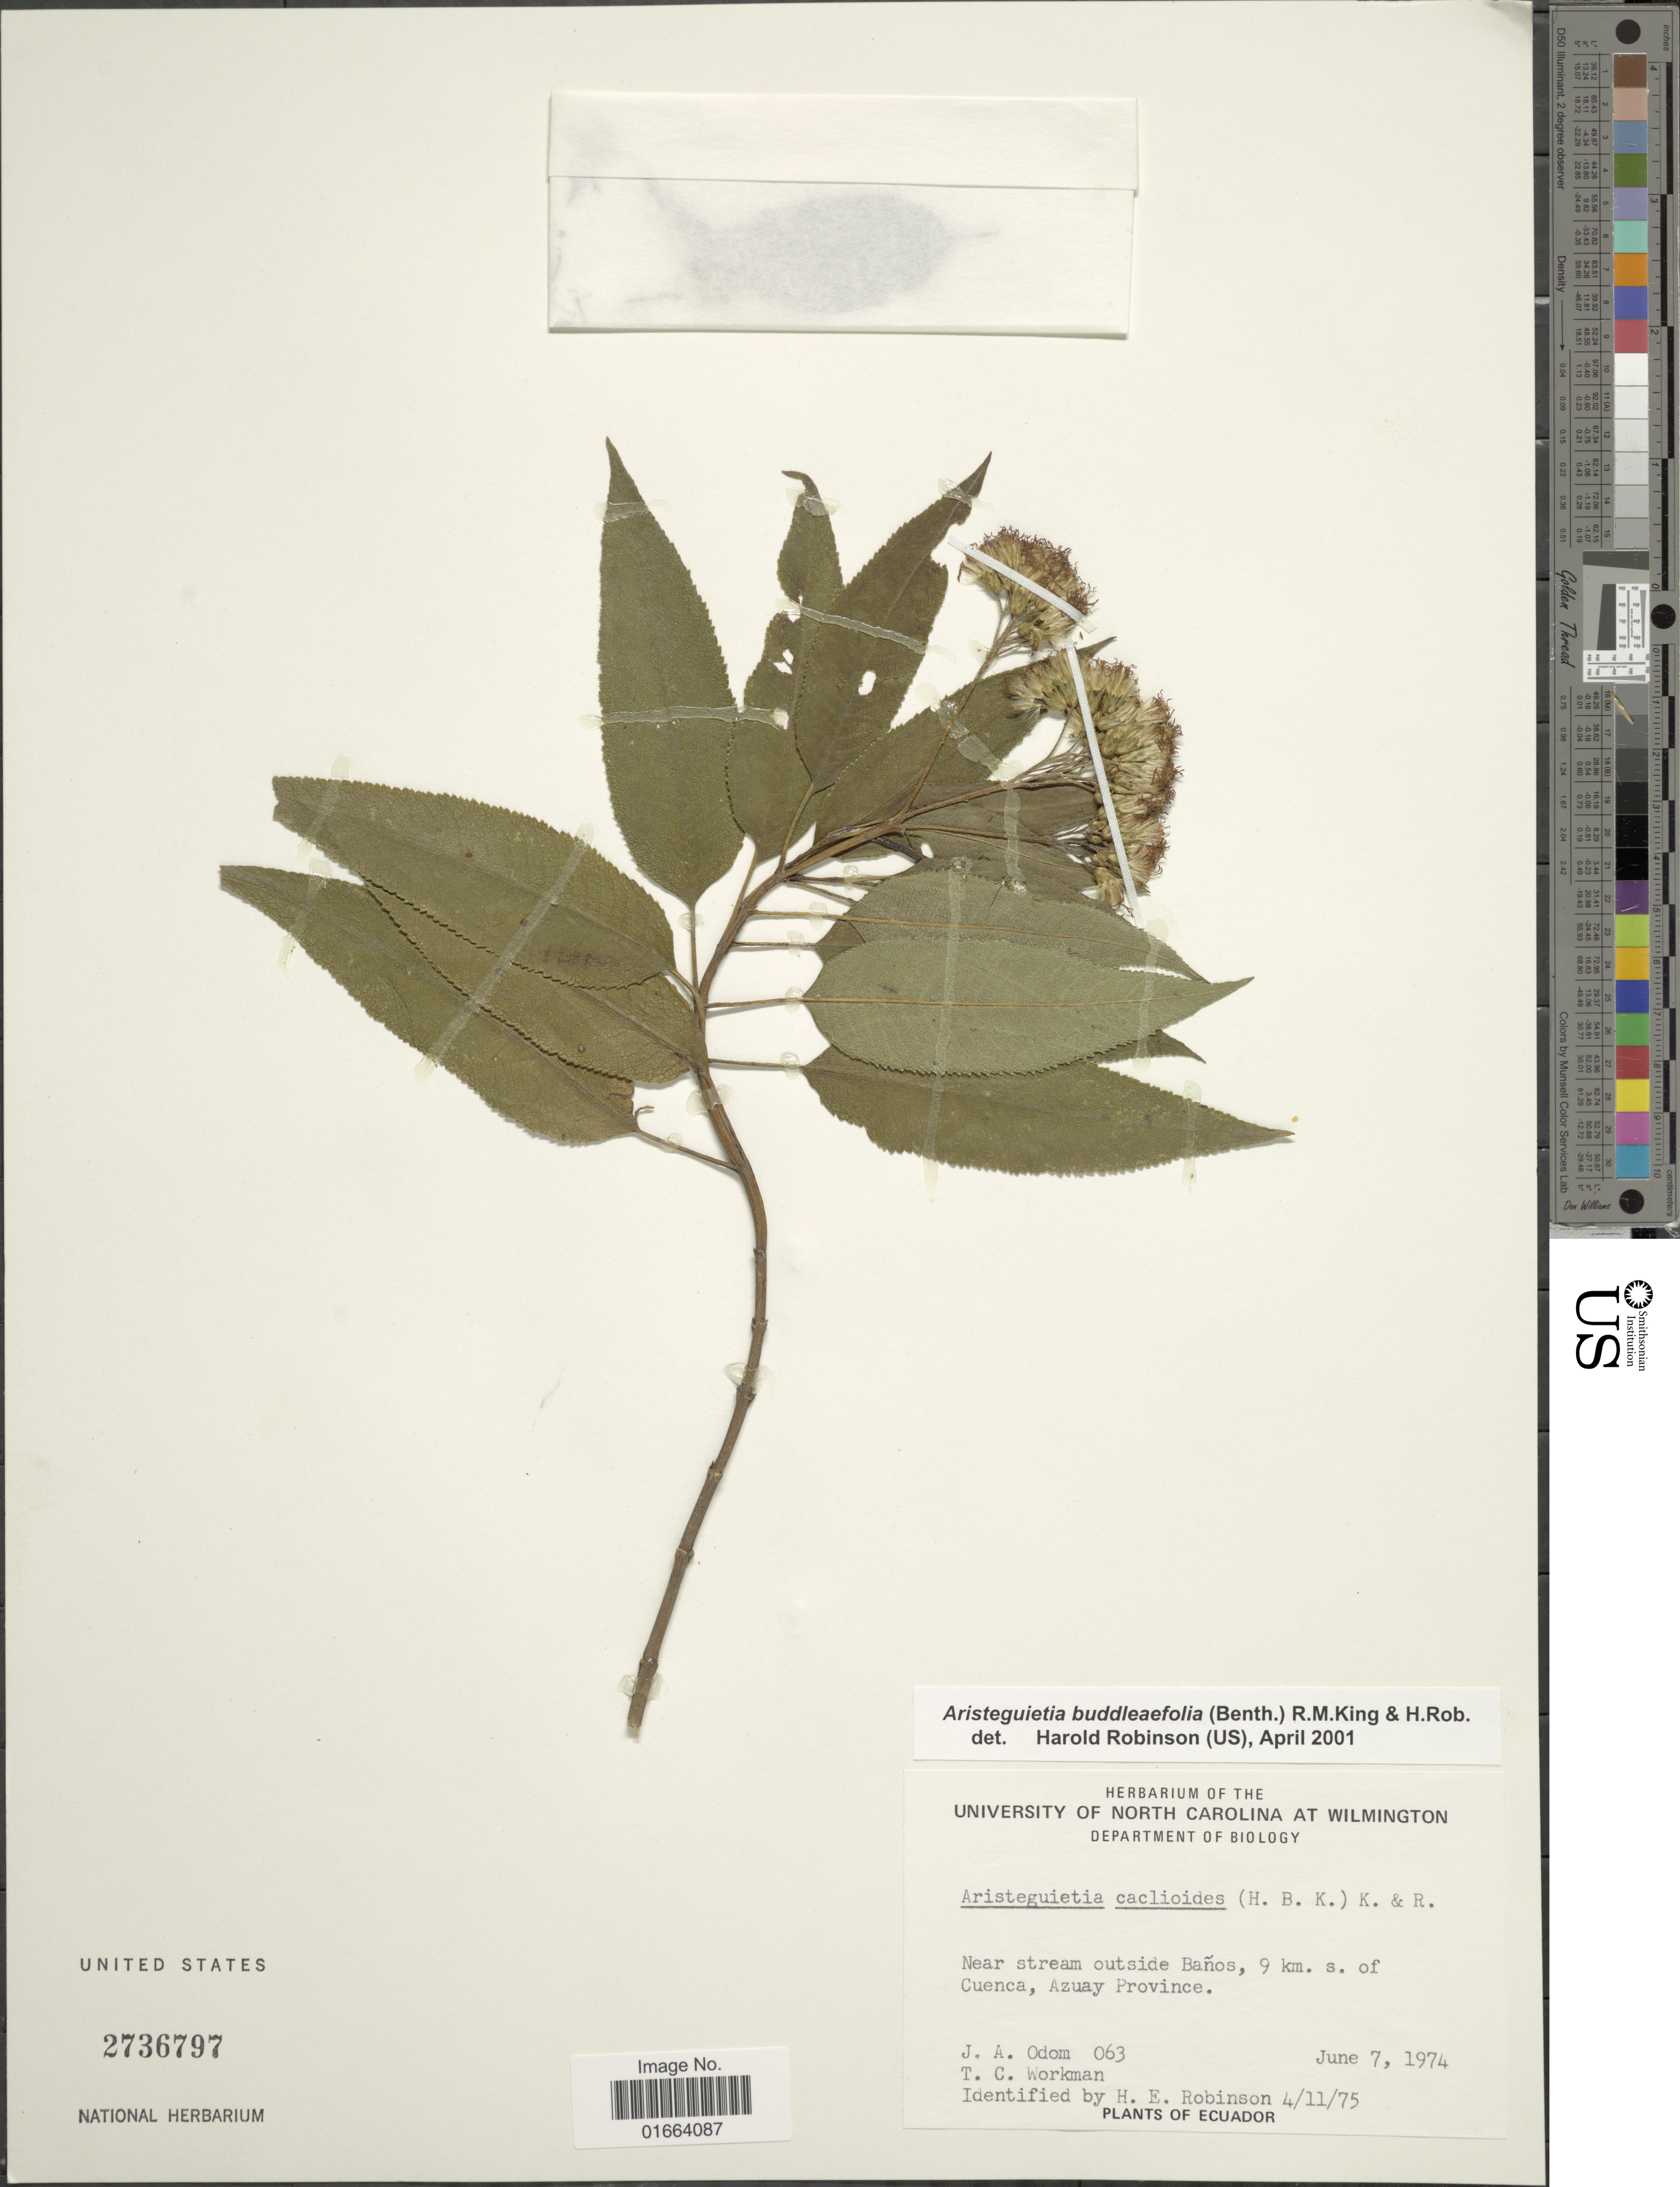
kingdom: Plantae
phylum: Tracheophyta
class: Magnoliopsida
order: Asterales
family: Asteraceae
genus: Aristeguietia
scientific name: Aristeguietia buddleaefolia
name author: (Benth.) R.M. King & H. Rob.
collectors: J. Odom & T. Workman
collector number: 063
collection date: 1974-06-07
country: Ecuador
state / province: Azuay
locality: Near stream outside Baños, 9 km. s. of Cuenca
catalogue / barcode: US 2736797